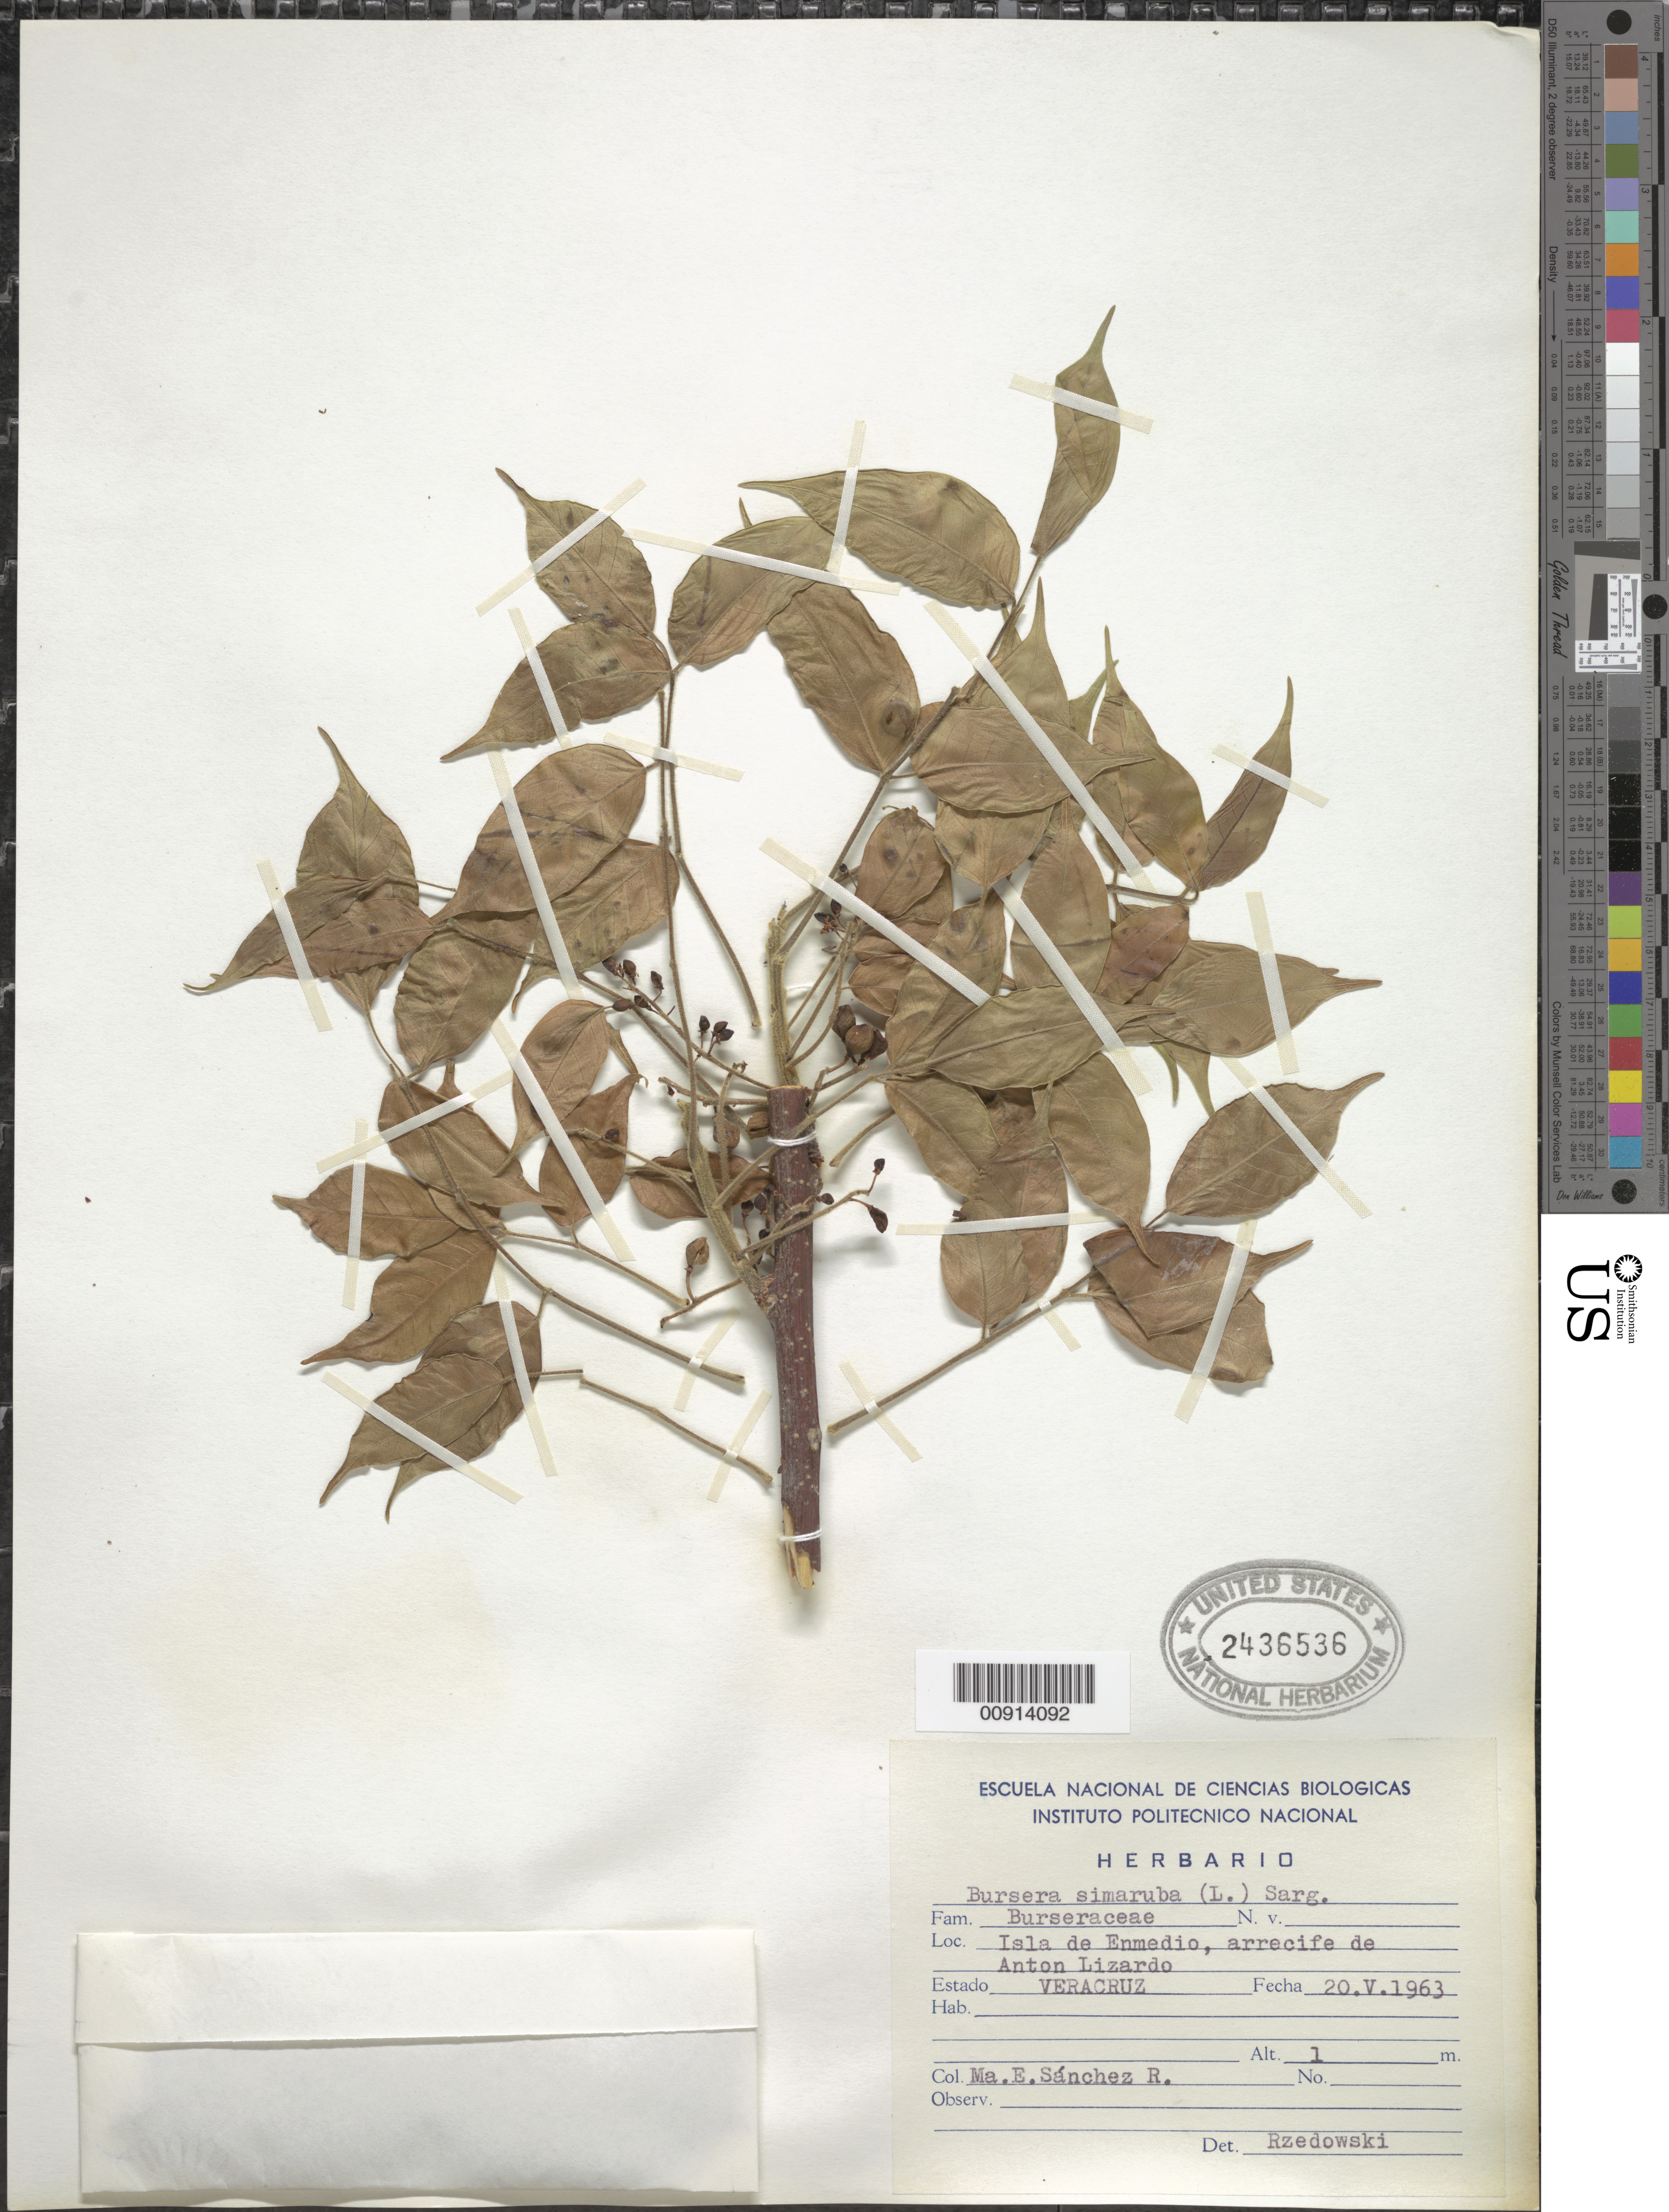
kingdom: Plantae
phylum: Tracheophyta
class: Magnoliopsida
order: Sapindales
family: Burseraceae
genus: Bursera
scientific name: Bursera simaruba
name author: (L.) Sarg.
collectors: M. Sánchez R.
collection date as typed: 20 May 1963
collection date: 1963-05-20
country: Mexico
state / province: Veracruz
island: Isla de Enmedio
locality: Isla de Enmedio, arrecife de Anton Lizardo, Estado Veracruz.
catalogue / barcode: US 2436536